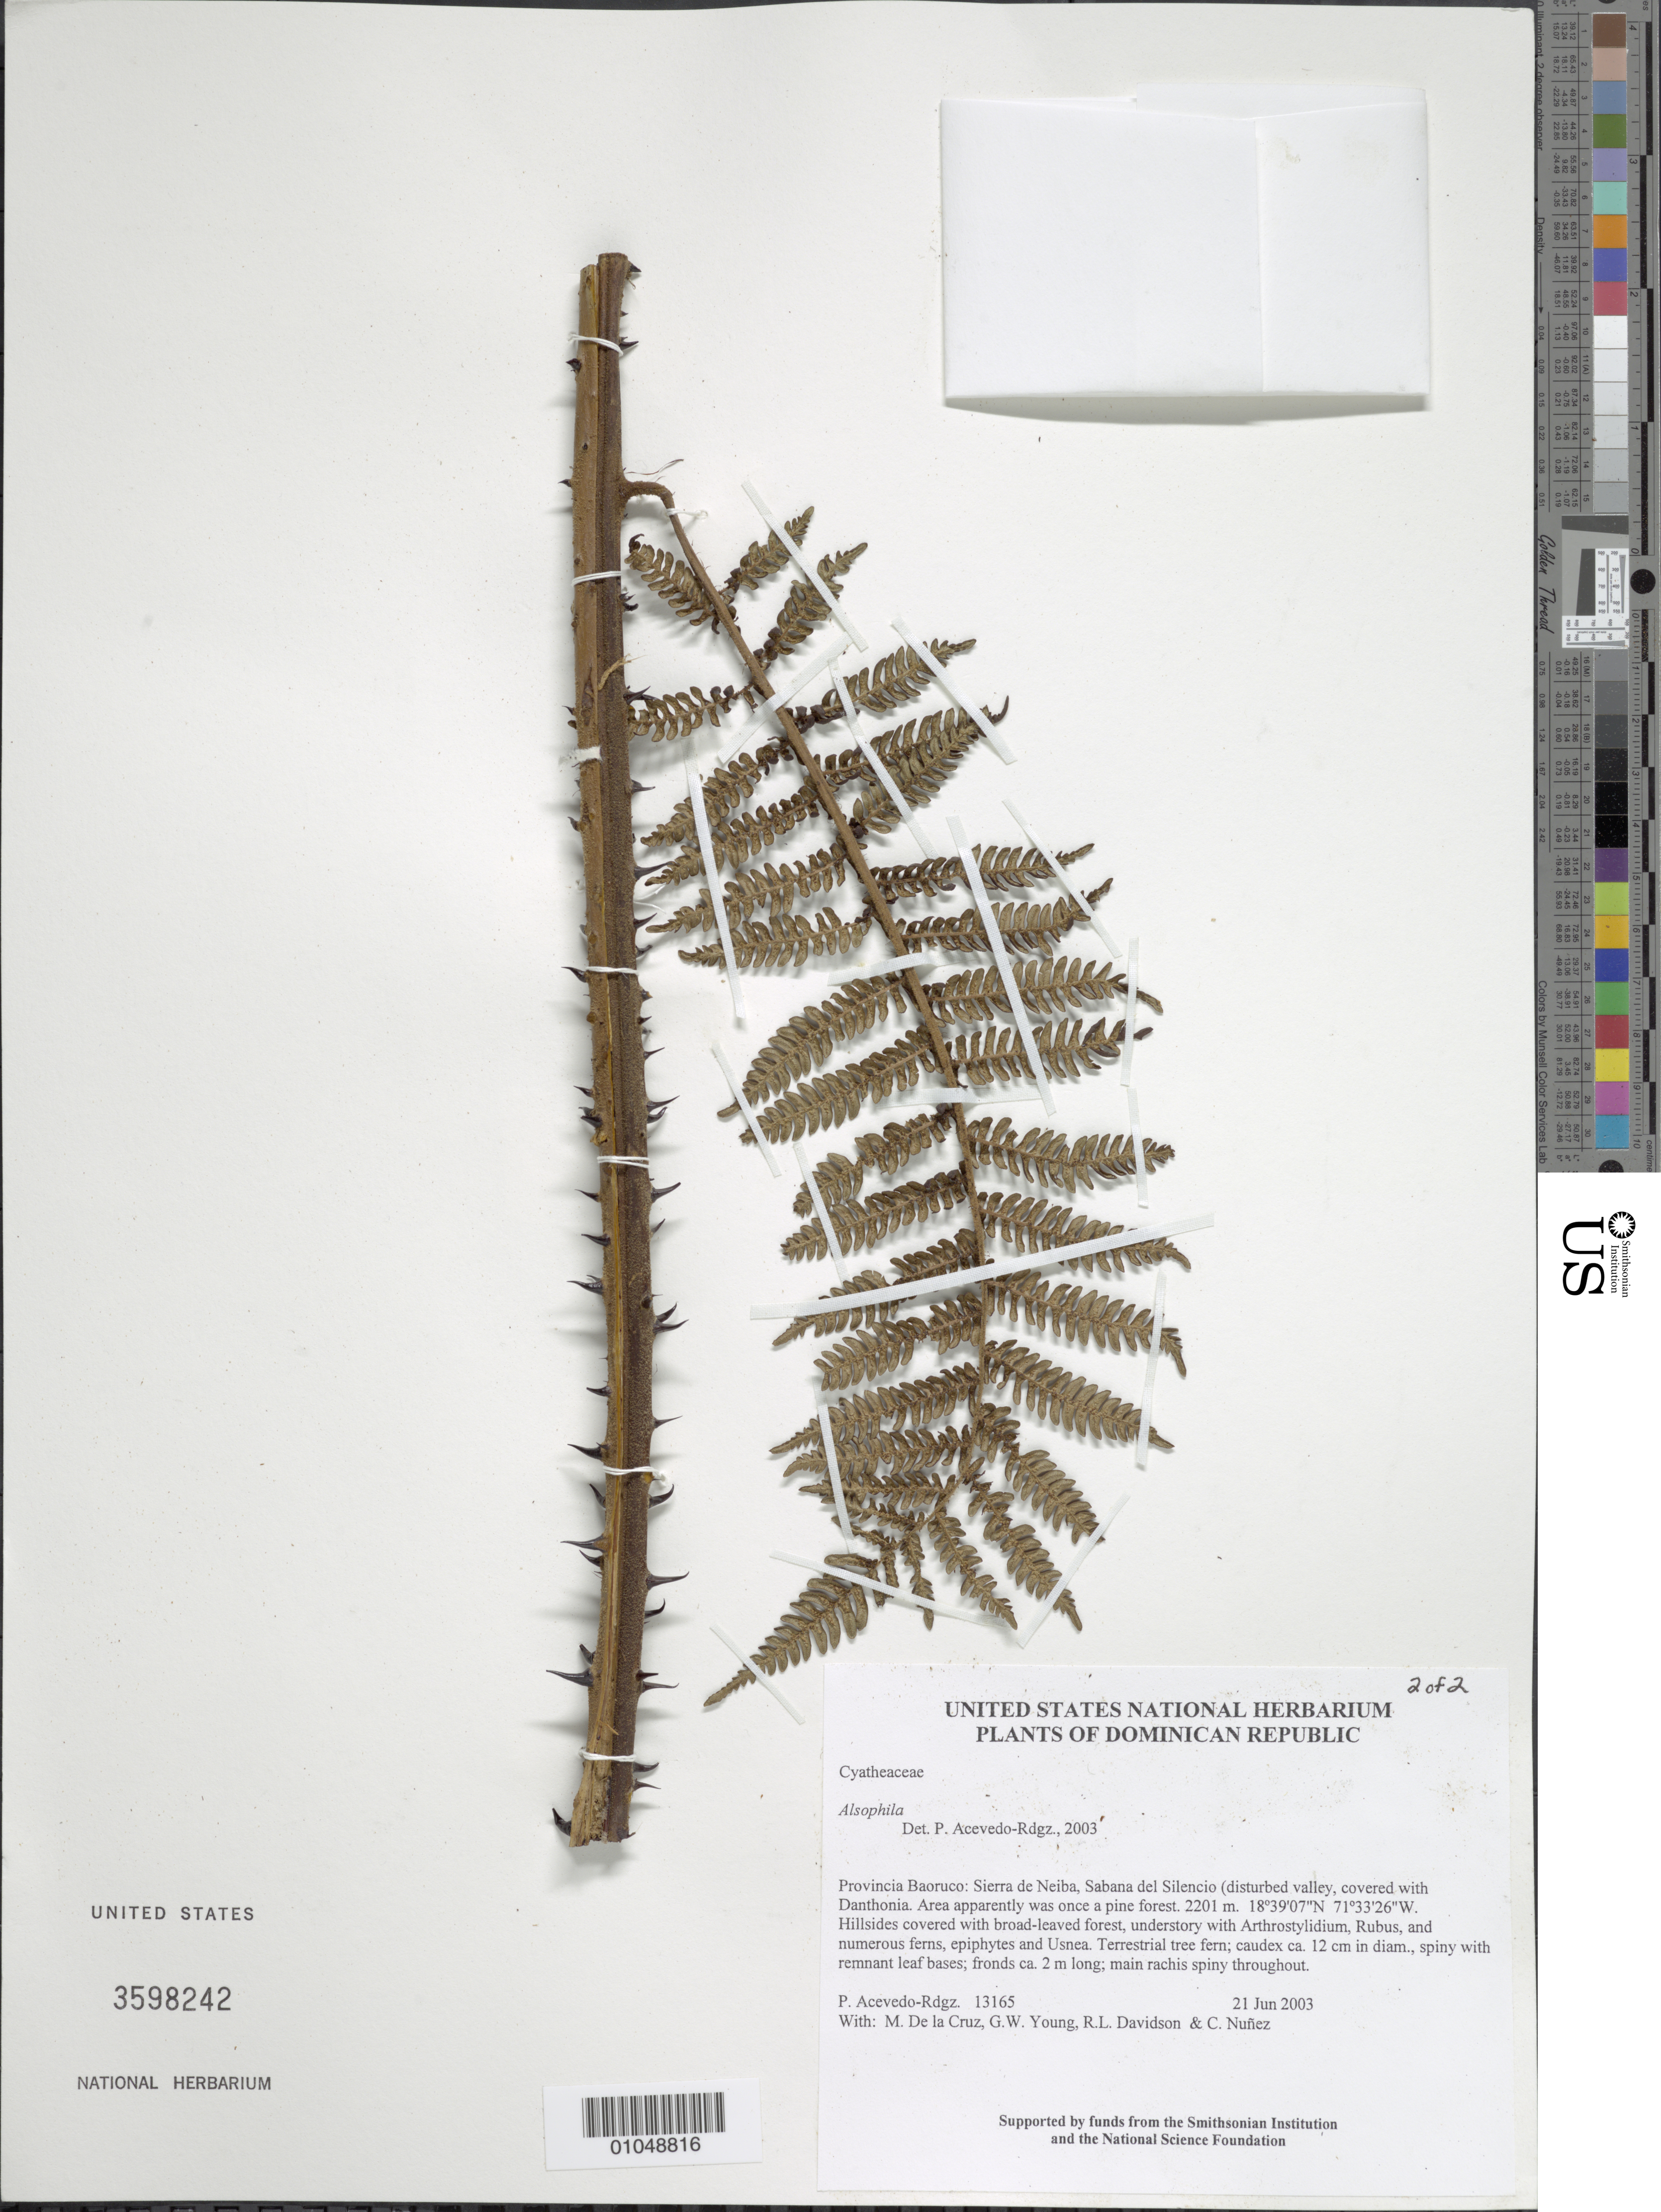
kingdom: Plantae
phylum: Tracheophyta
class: Polypodiopsida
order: Cyatheales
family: Cyatheaceae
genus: Cyathea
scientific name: Cyathea sp.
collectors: P. Acevedo-Rodr., M. de la Cruz, J. Rawlins, G. Young, R. Davidson & C. Nunez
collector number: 13165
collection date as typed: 21 Jun 2003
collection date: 2003-06-21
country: Dominican Republic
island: Hispaniola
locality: Provincia Baoruco: Sierra de Neiba, Sabana del Silencio (disturbed valley, covered with Danthonia. Area apparently was once a pine forest.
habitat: Hillsides covered with broad-leaved forest, understory with Arthrostylidium, Rubus, and numerous ferns, epiphytes and Usnea.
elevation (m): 2201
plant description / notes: US, NY, K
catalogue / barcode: US 3598242